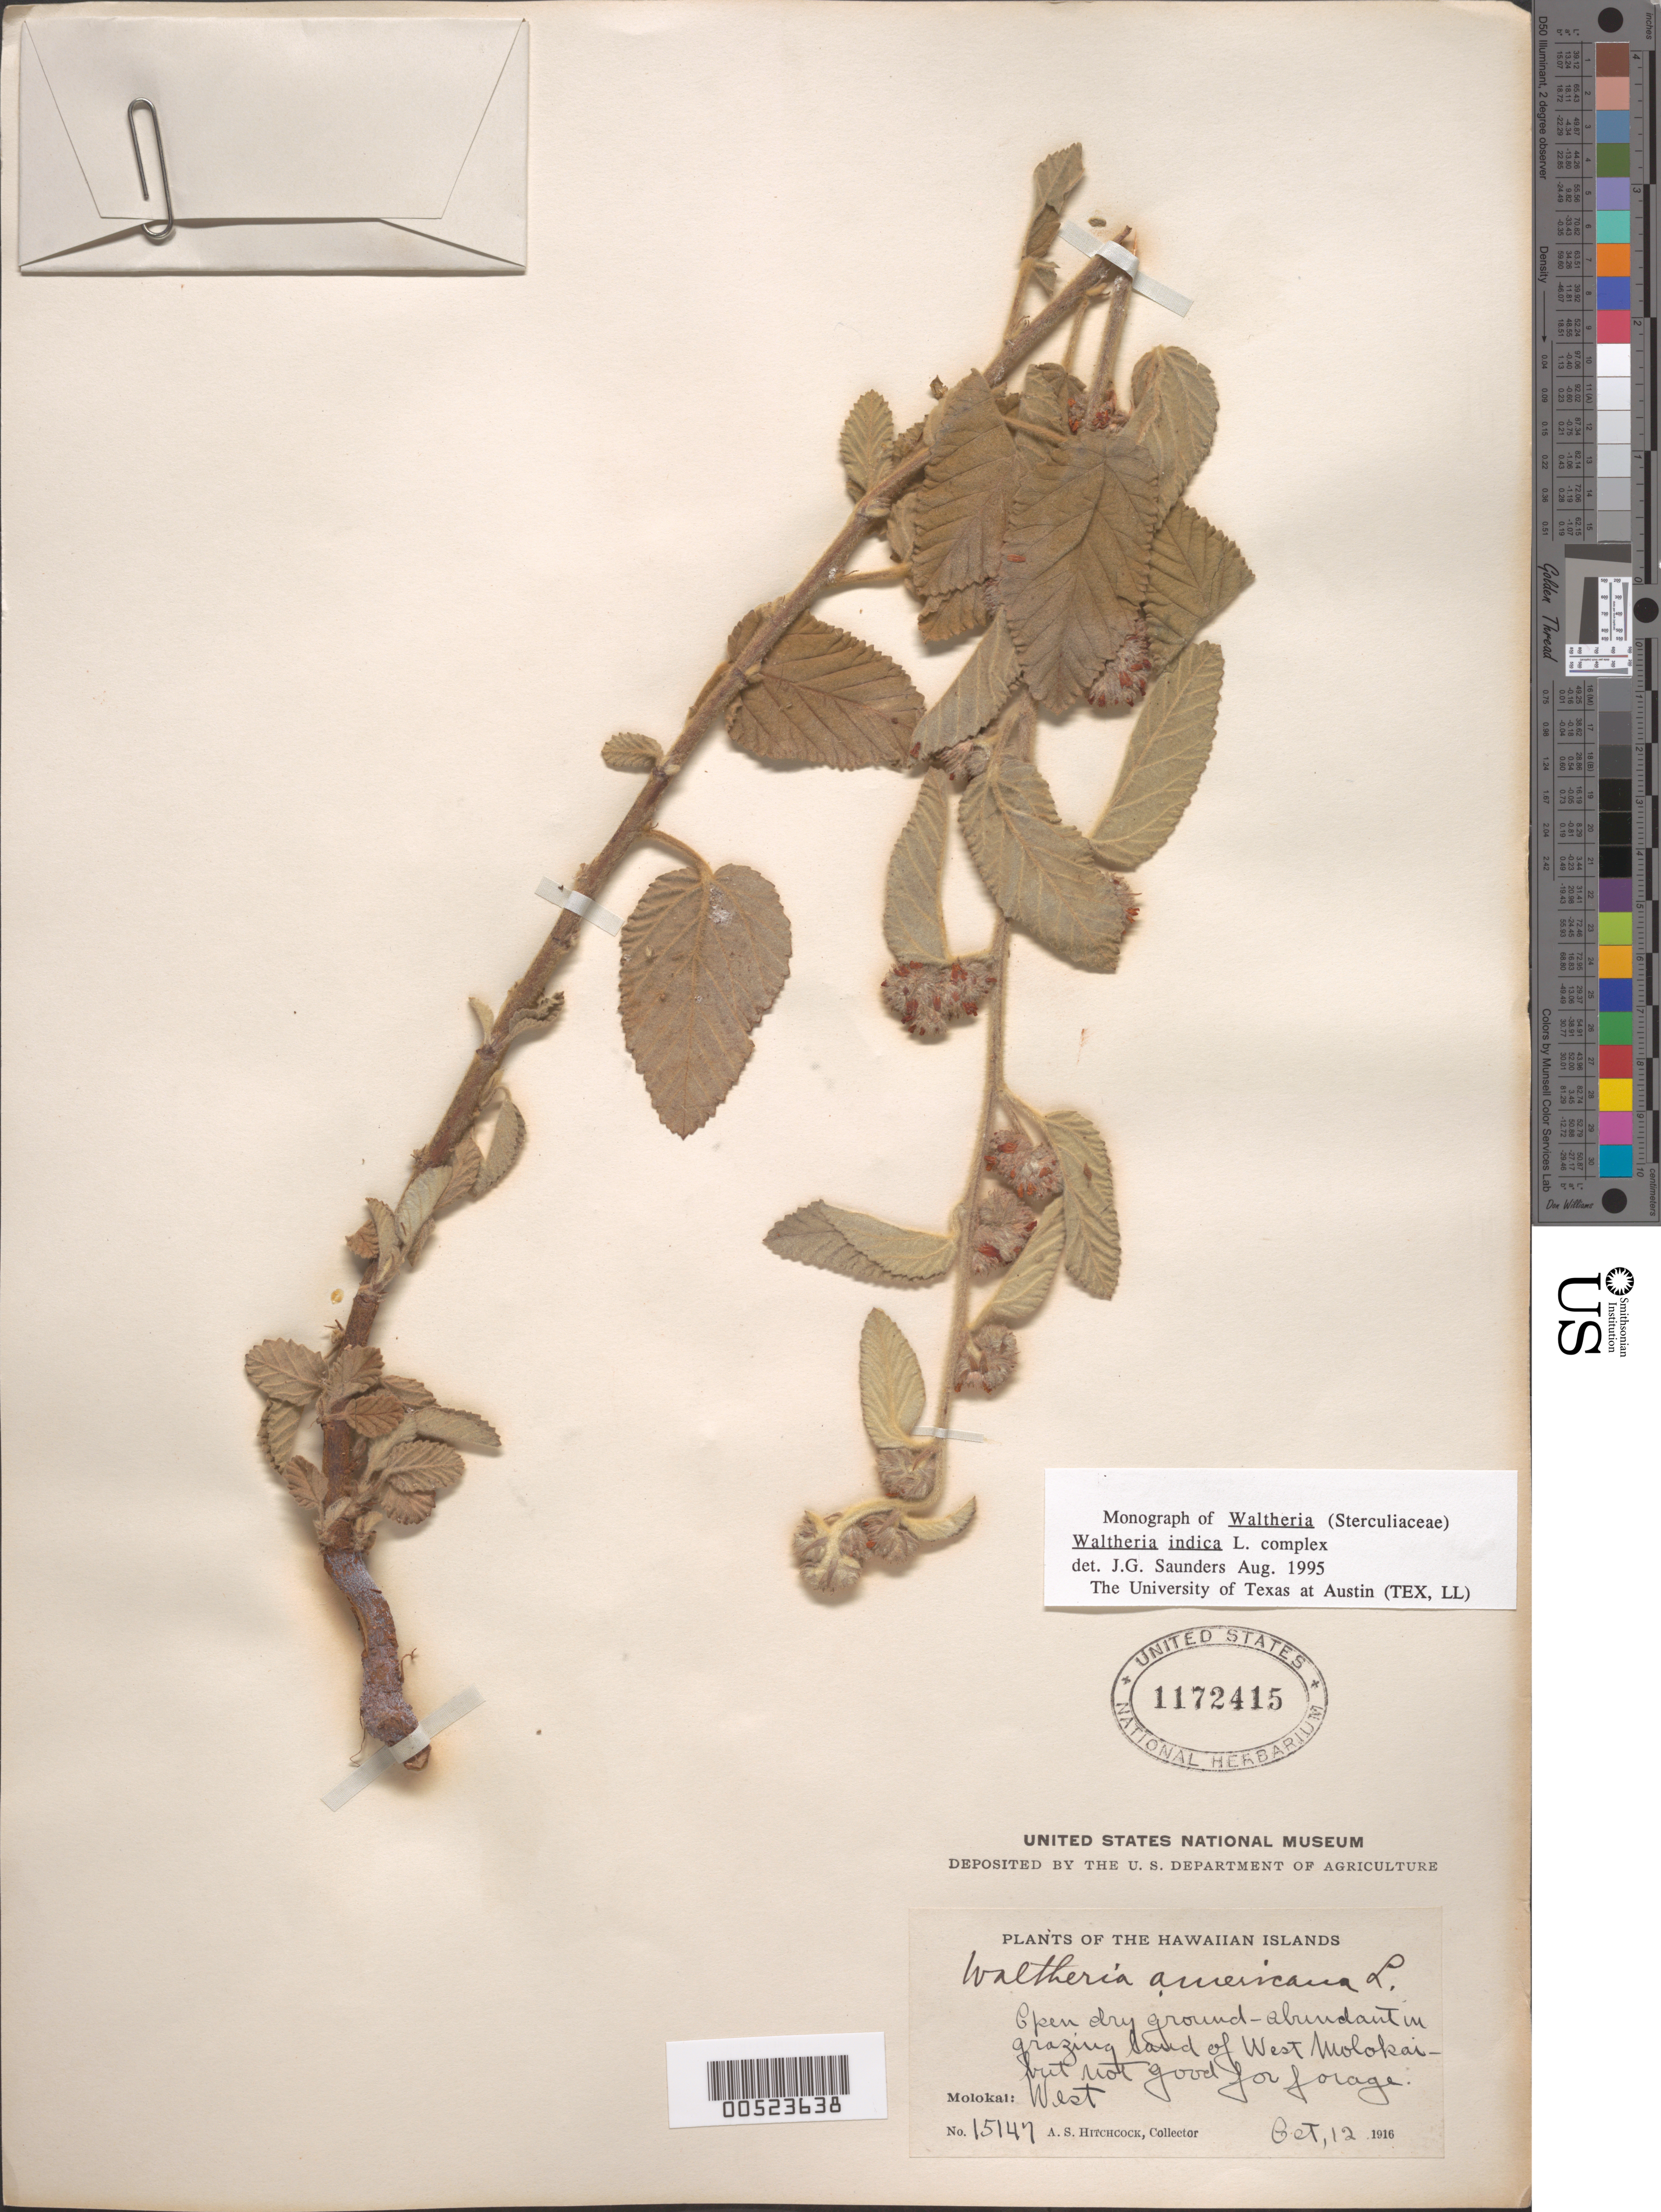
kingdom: Plantae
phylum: Tracheophyta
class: Magnoliopsida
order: Malvales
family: Malvaceae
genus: Waltheria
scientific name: Waltheria indica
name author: L.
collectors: A. S. Hitchcock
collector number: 15147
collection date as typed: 12 Oct 1916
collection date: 1916-10-12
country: United States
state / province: Hawaii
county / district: Maui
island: Moloka'i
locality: W Molokai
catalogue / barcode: US 1172415